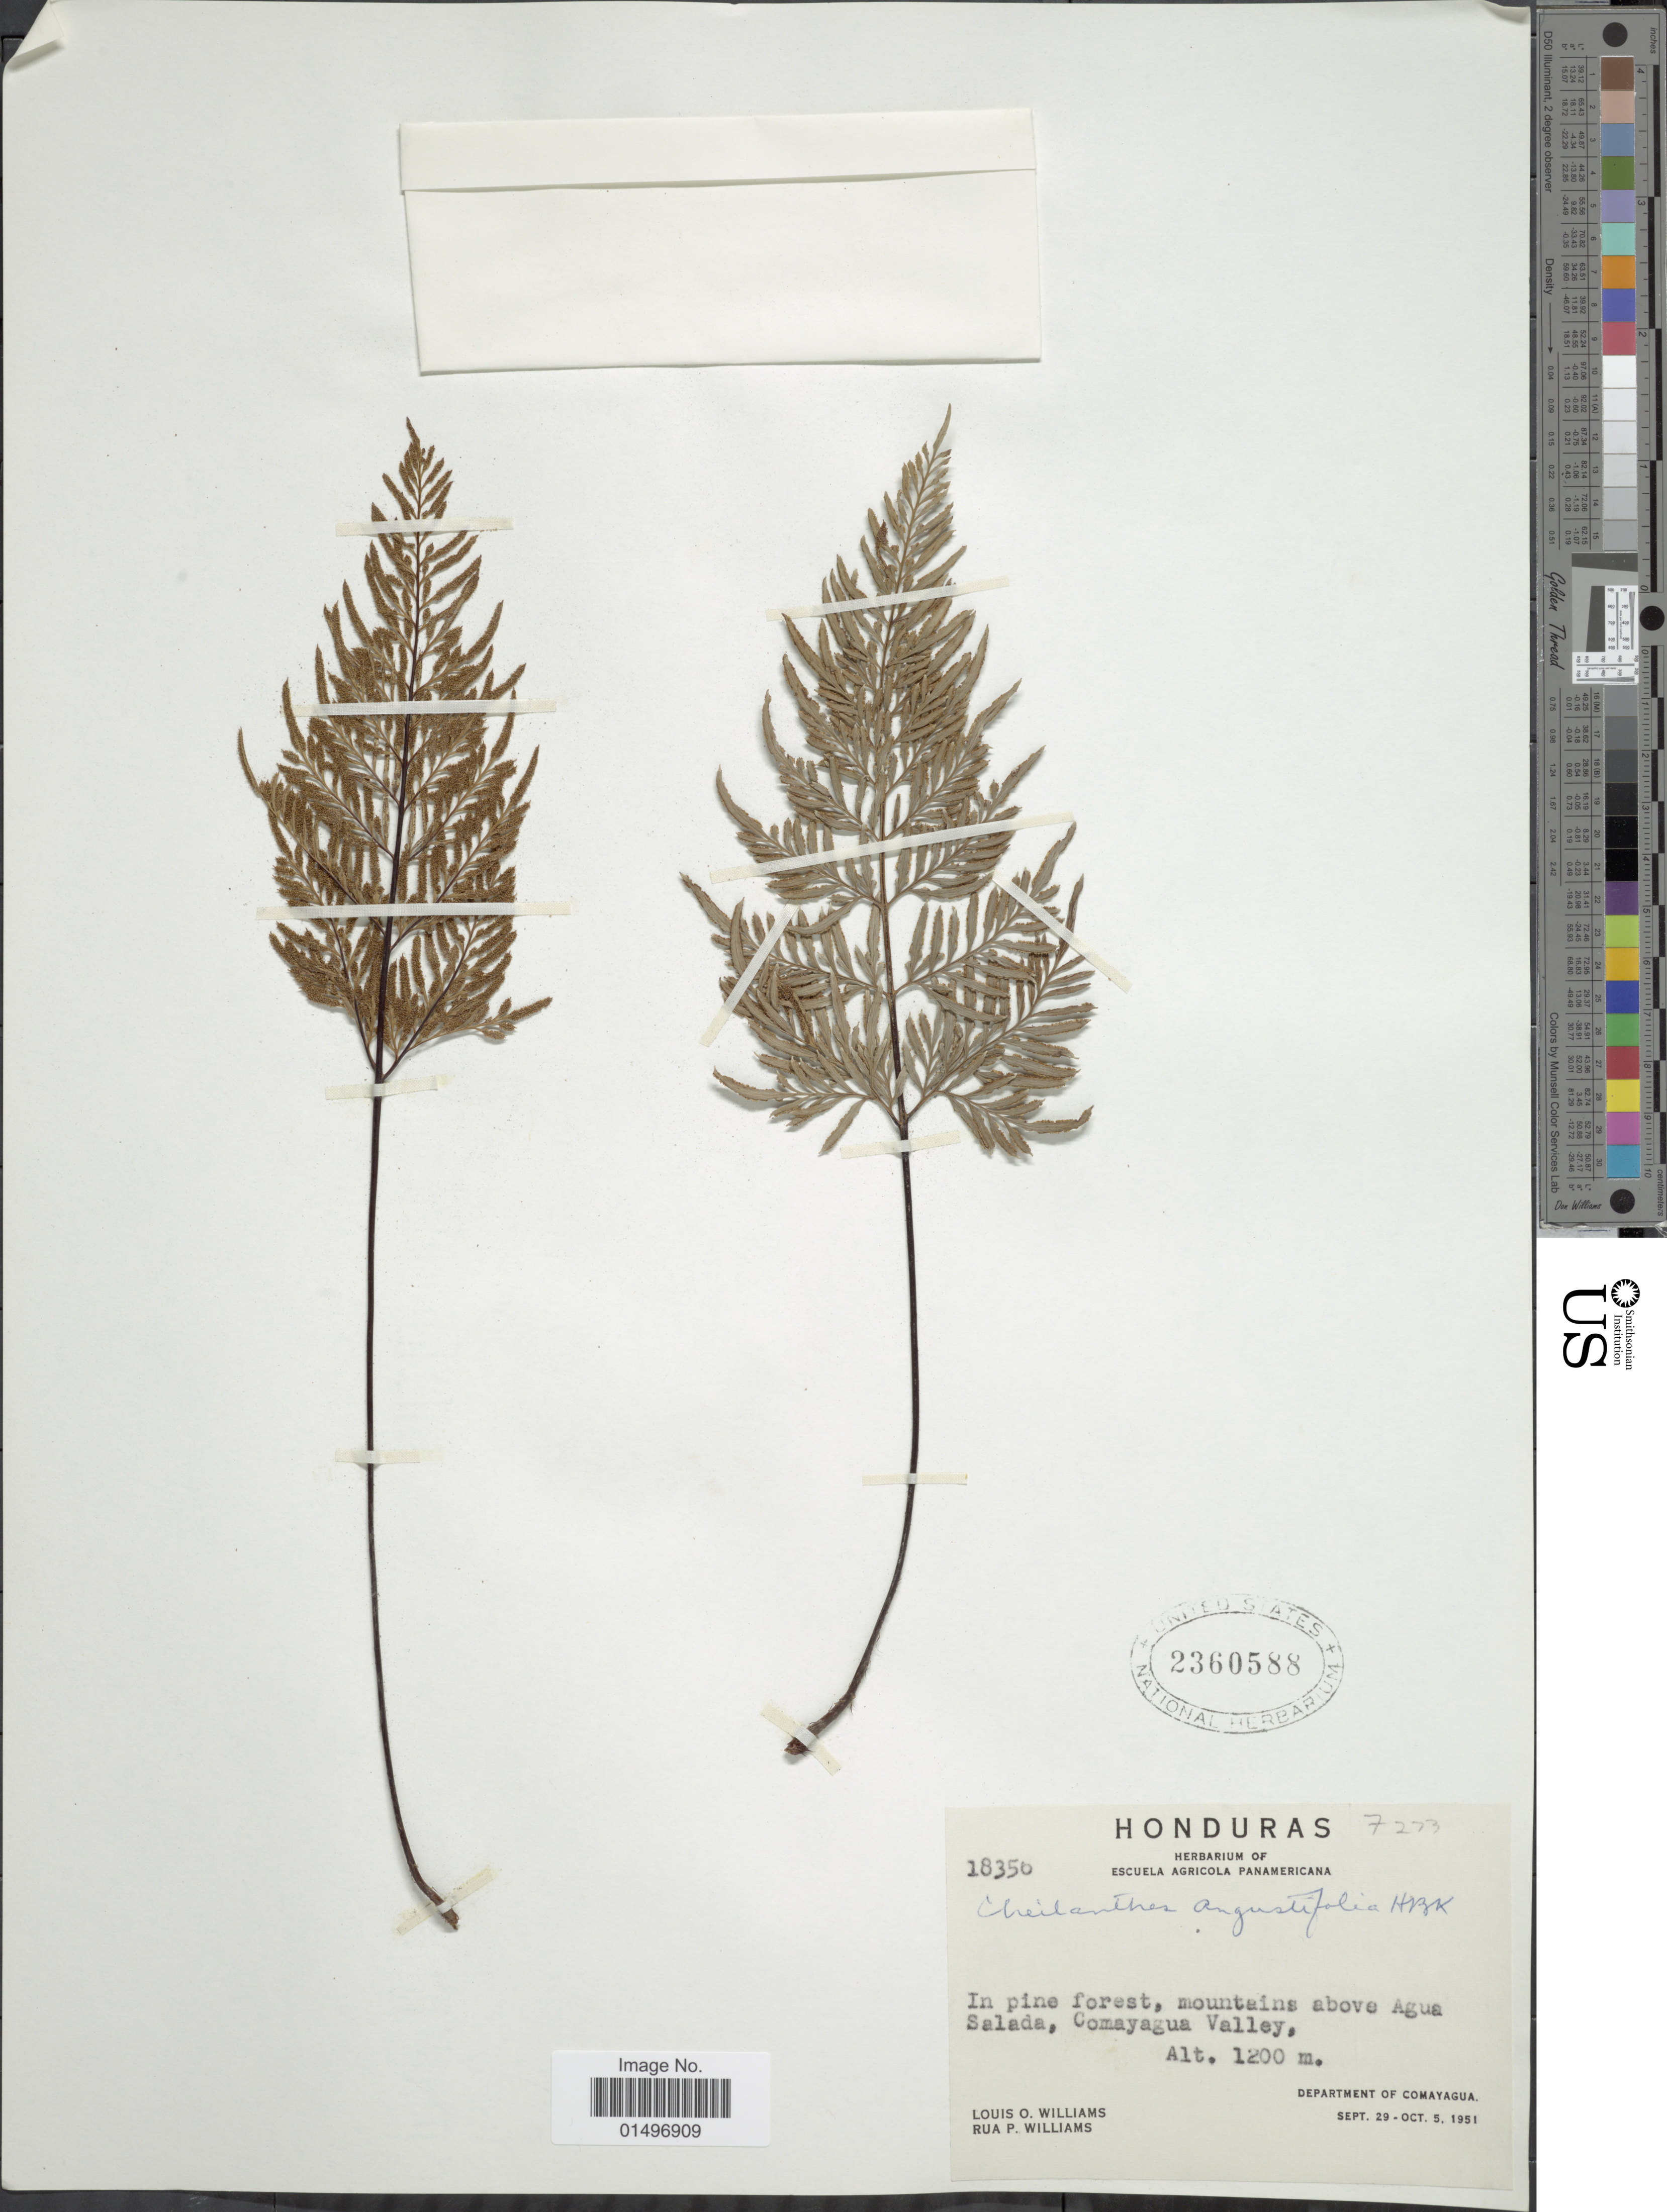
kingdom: Plantae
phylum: Tracheophyta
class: Polypodiopsida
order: Polypodiales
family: Pteridaceae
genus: Gaga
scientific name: Gaga angustifolia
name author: (Kunth) Fay W. Li & Windham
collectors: L. O. Williams & R. P. Williams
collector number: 18356*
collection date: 1951-09-29/1951-10-05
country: Honduras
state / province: Comayagua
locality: Honduras, above Agua Salada, Comayagua Valley, Department of Comayagua.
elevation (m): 1200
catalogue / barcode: US 2360588